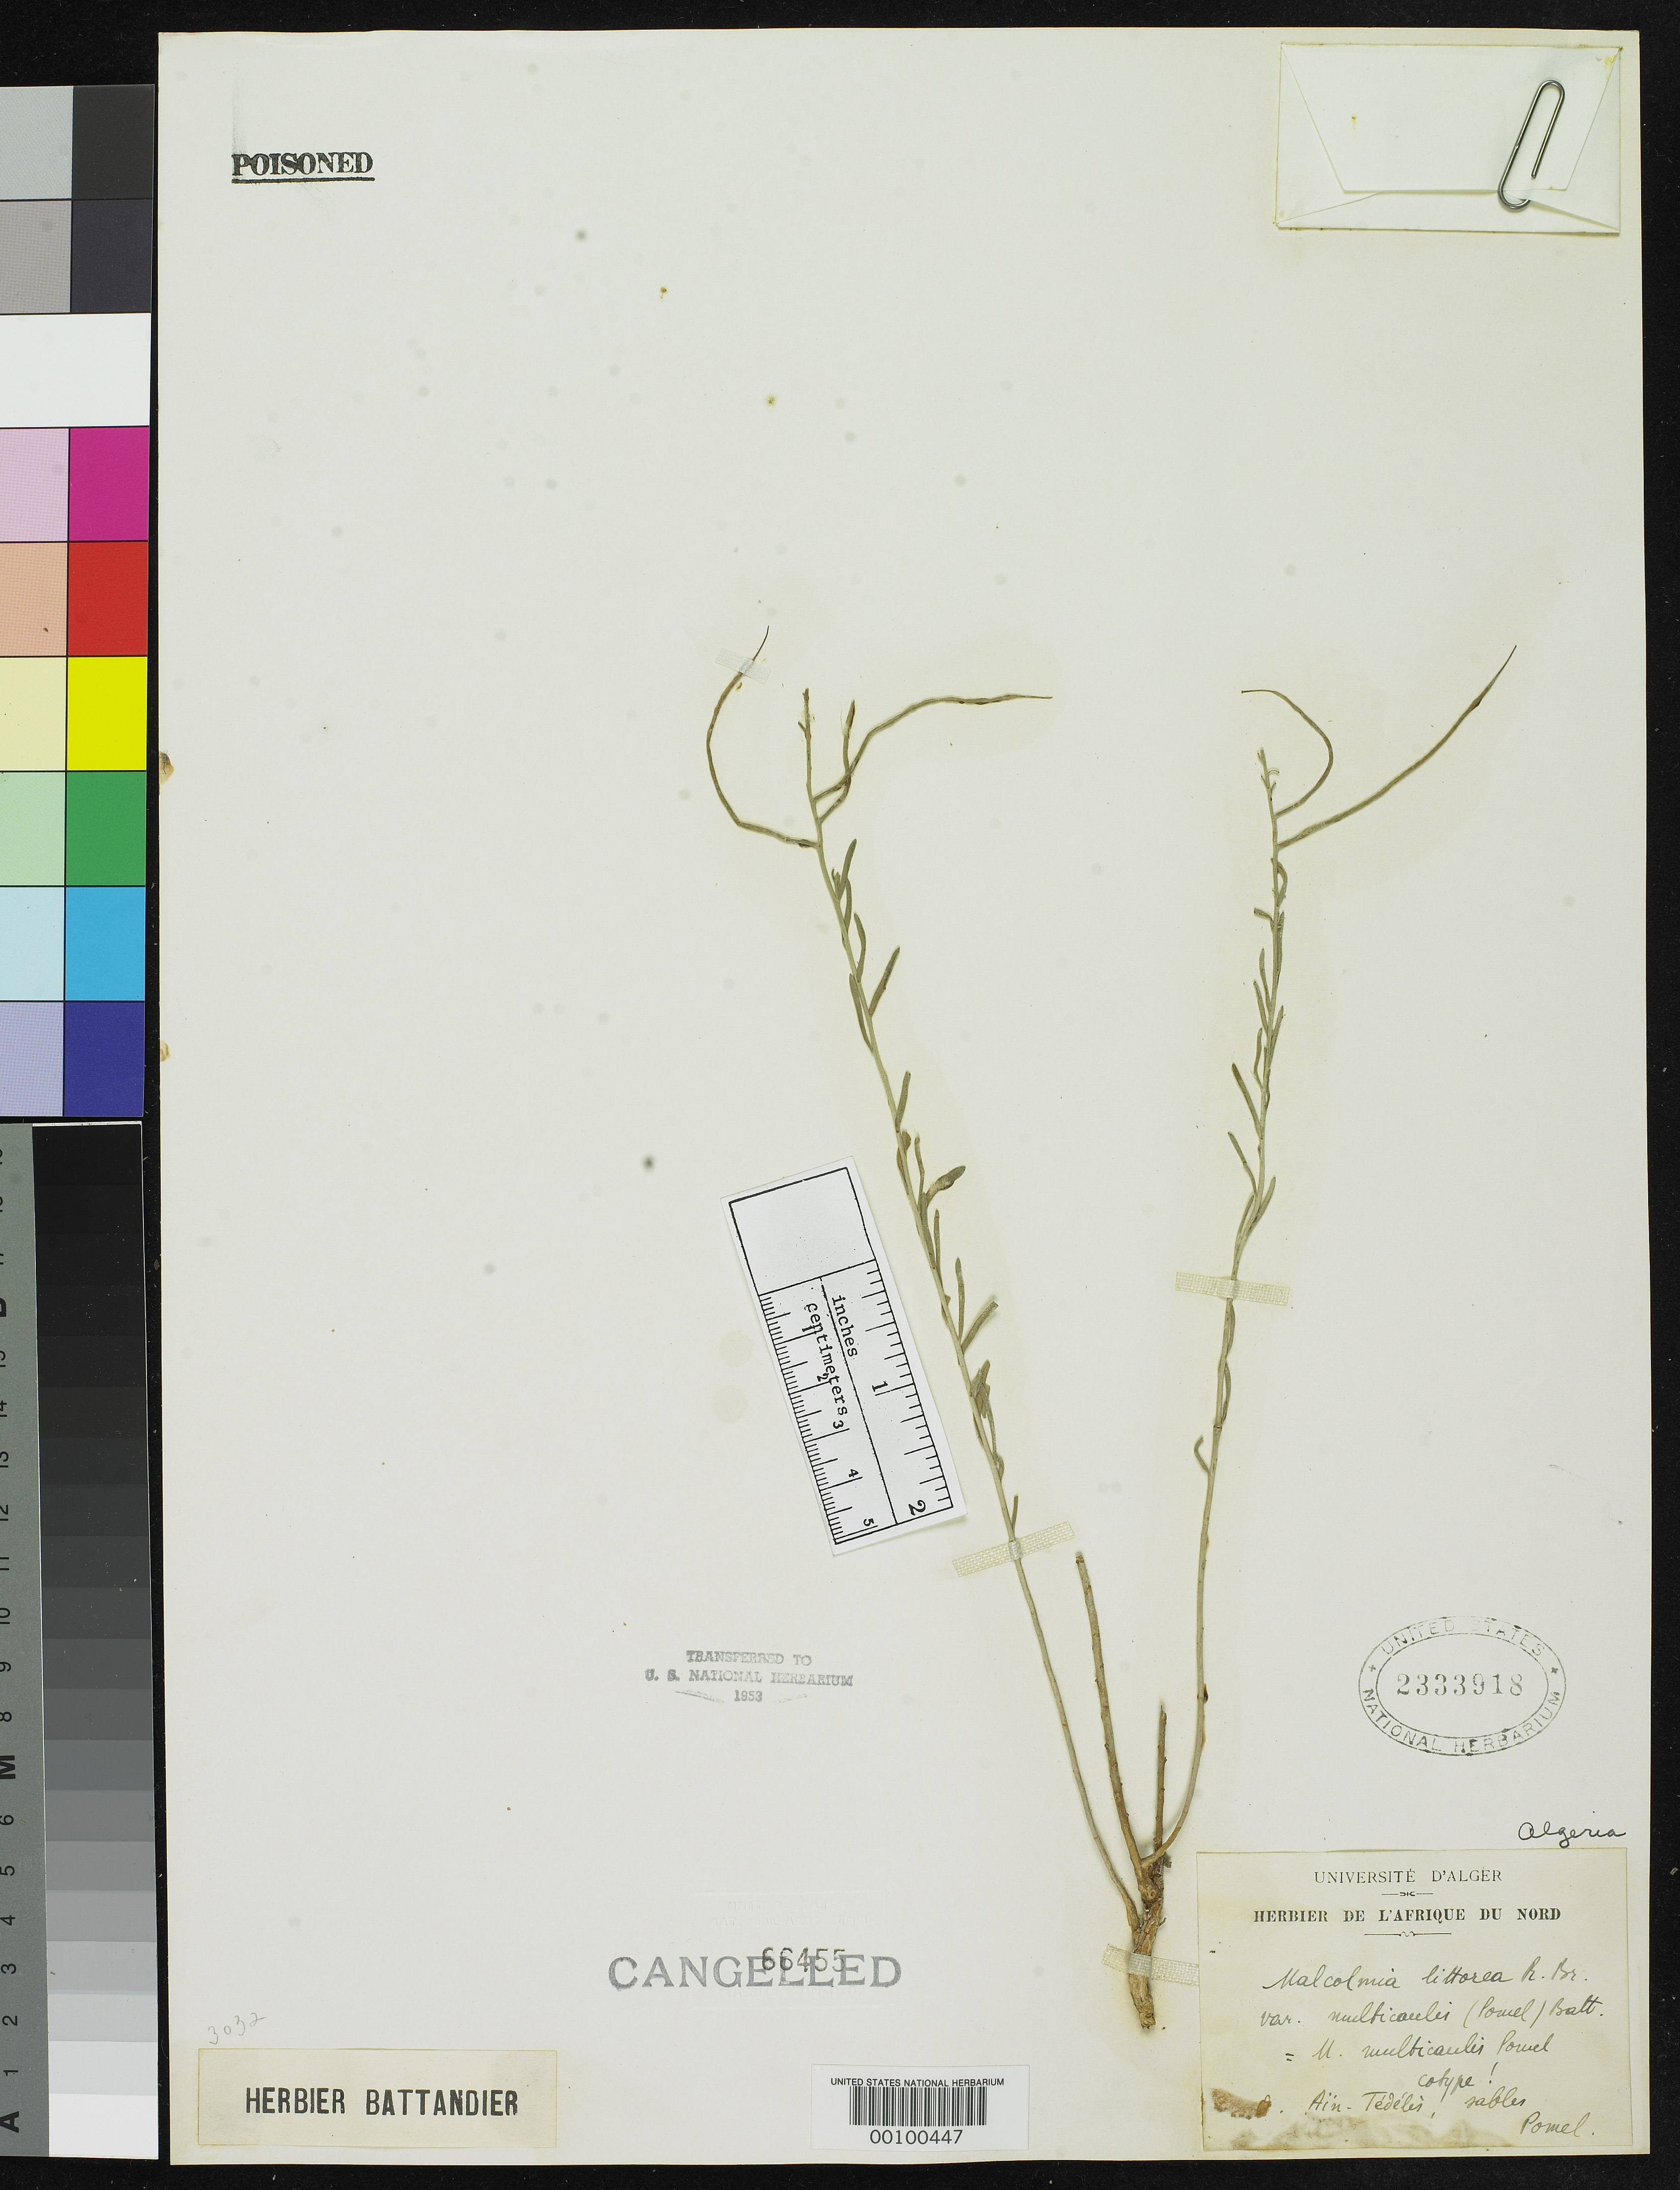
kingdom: Plantae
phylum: Tracheophyta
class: Magnoliopsida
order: Brassicales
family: Brassicaceae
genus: Malcolmia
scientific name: Malcolmia multicaulis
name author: Pomel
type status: Isotype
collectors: A. Pomel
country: Algeria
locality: Ain Tedeles.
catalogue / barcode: US 233918